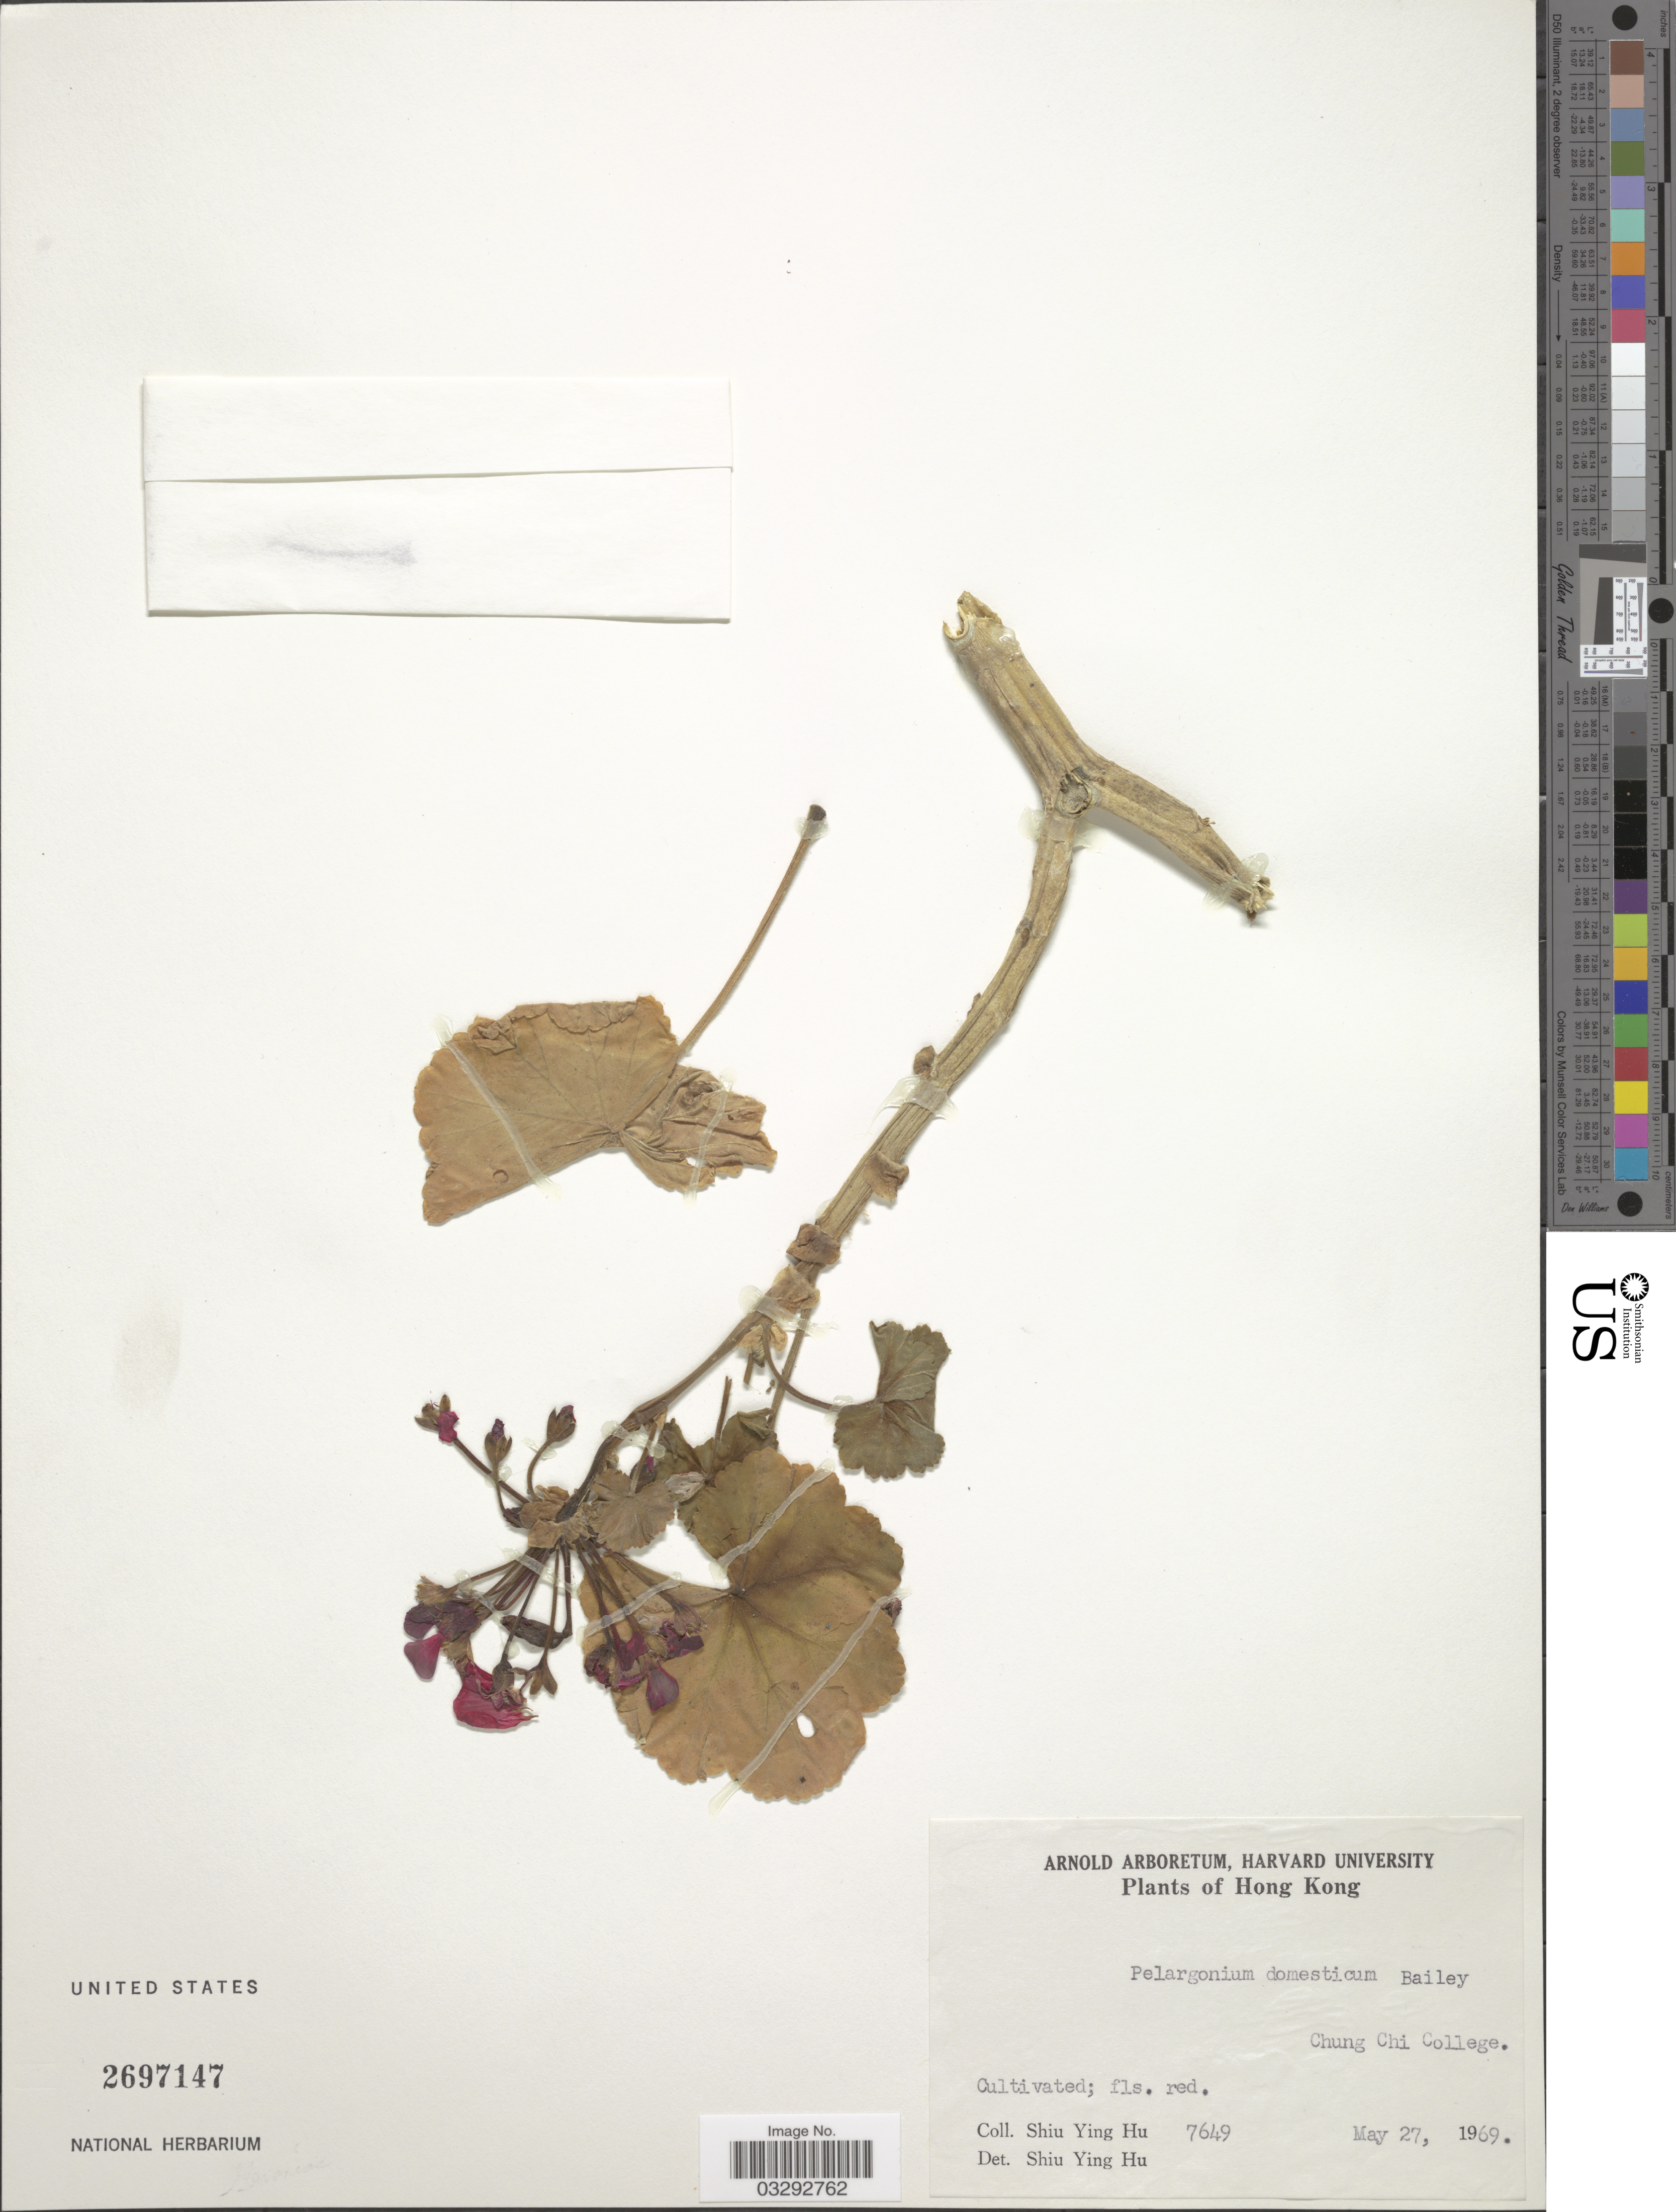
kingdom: Plantae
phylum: Tracheophyta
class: Magnoliopsida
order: Geraniales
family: Geraniaceae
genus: Pelargonium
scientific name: Pelargonium domesticum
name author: L.H. Bailey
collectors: S. Y. Hu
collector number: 7649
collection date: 1969-05-27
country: China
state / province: Hong Kong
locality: Chung Chi College.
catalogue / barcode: US 2697147